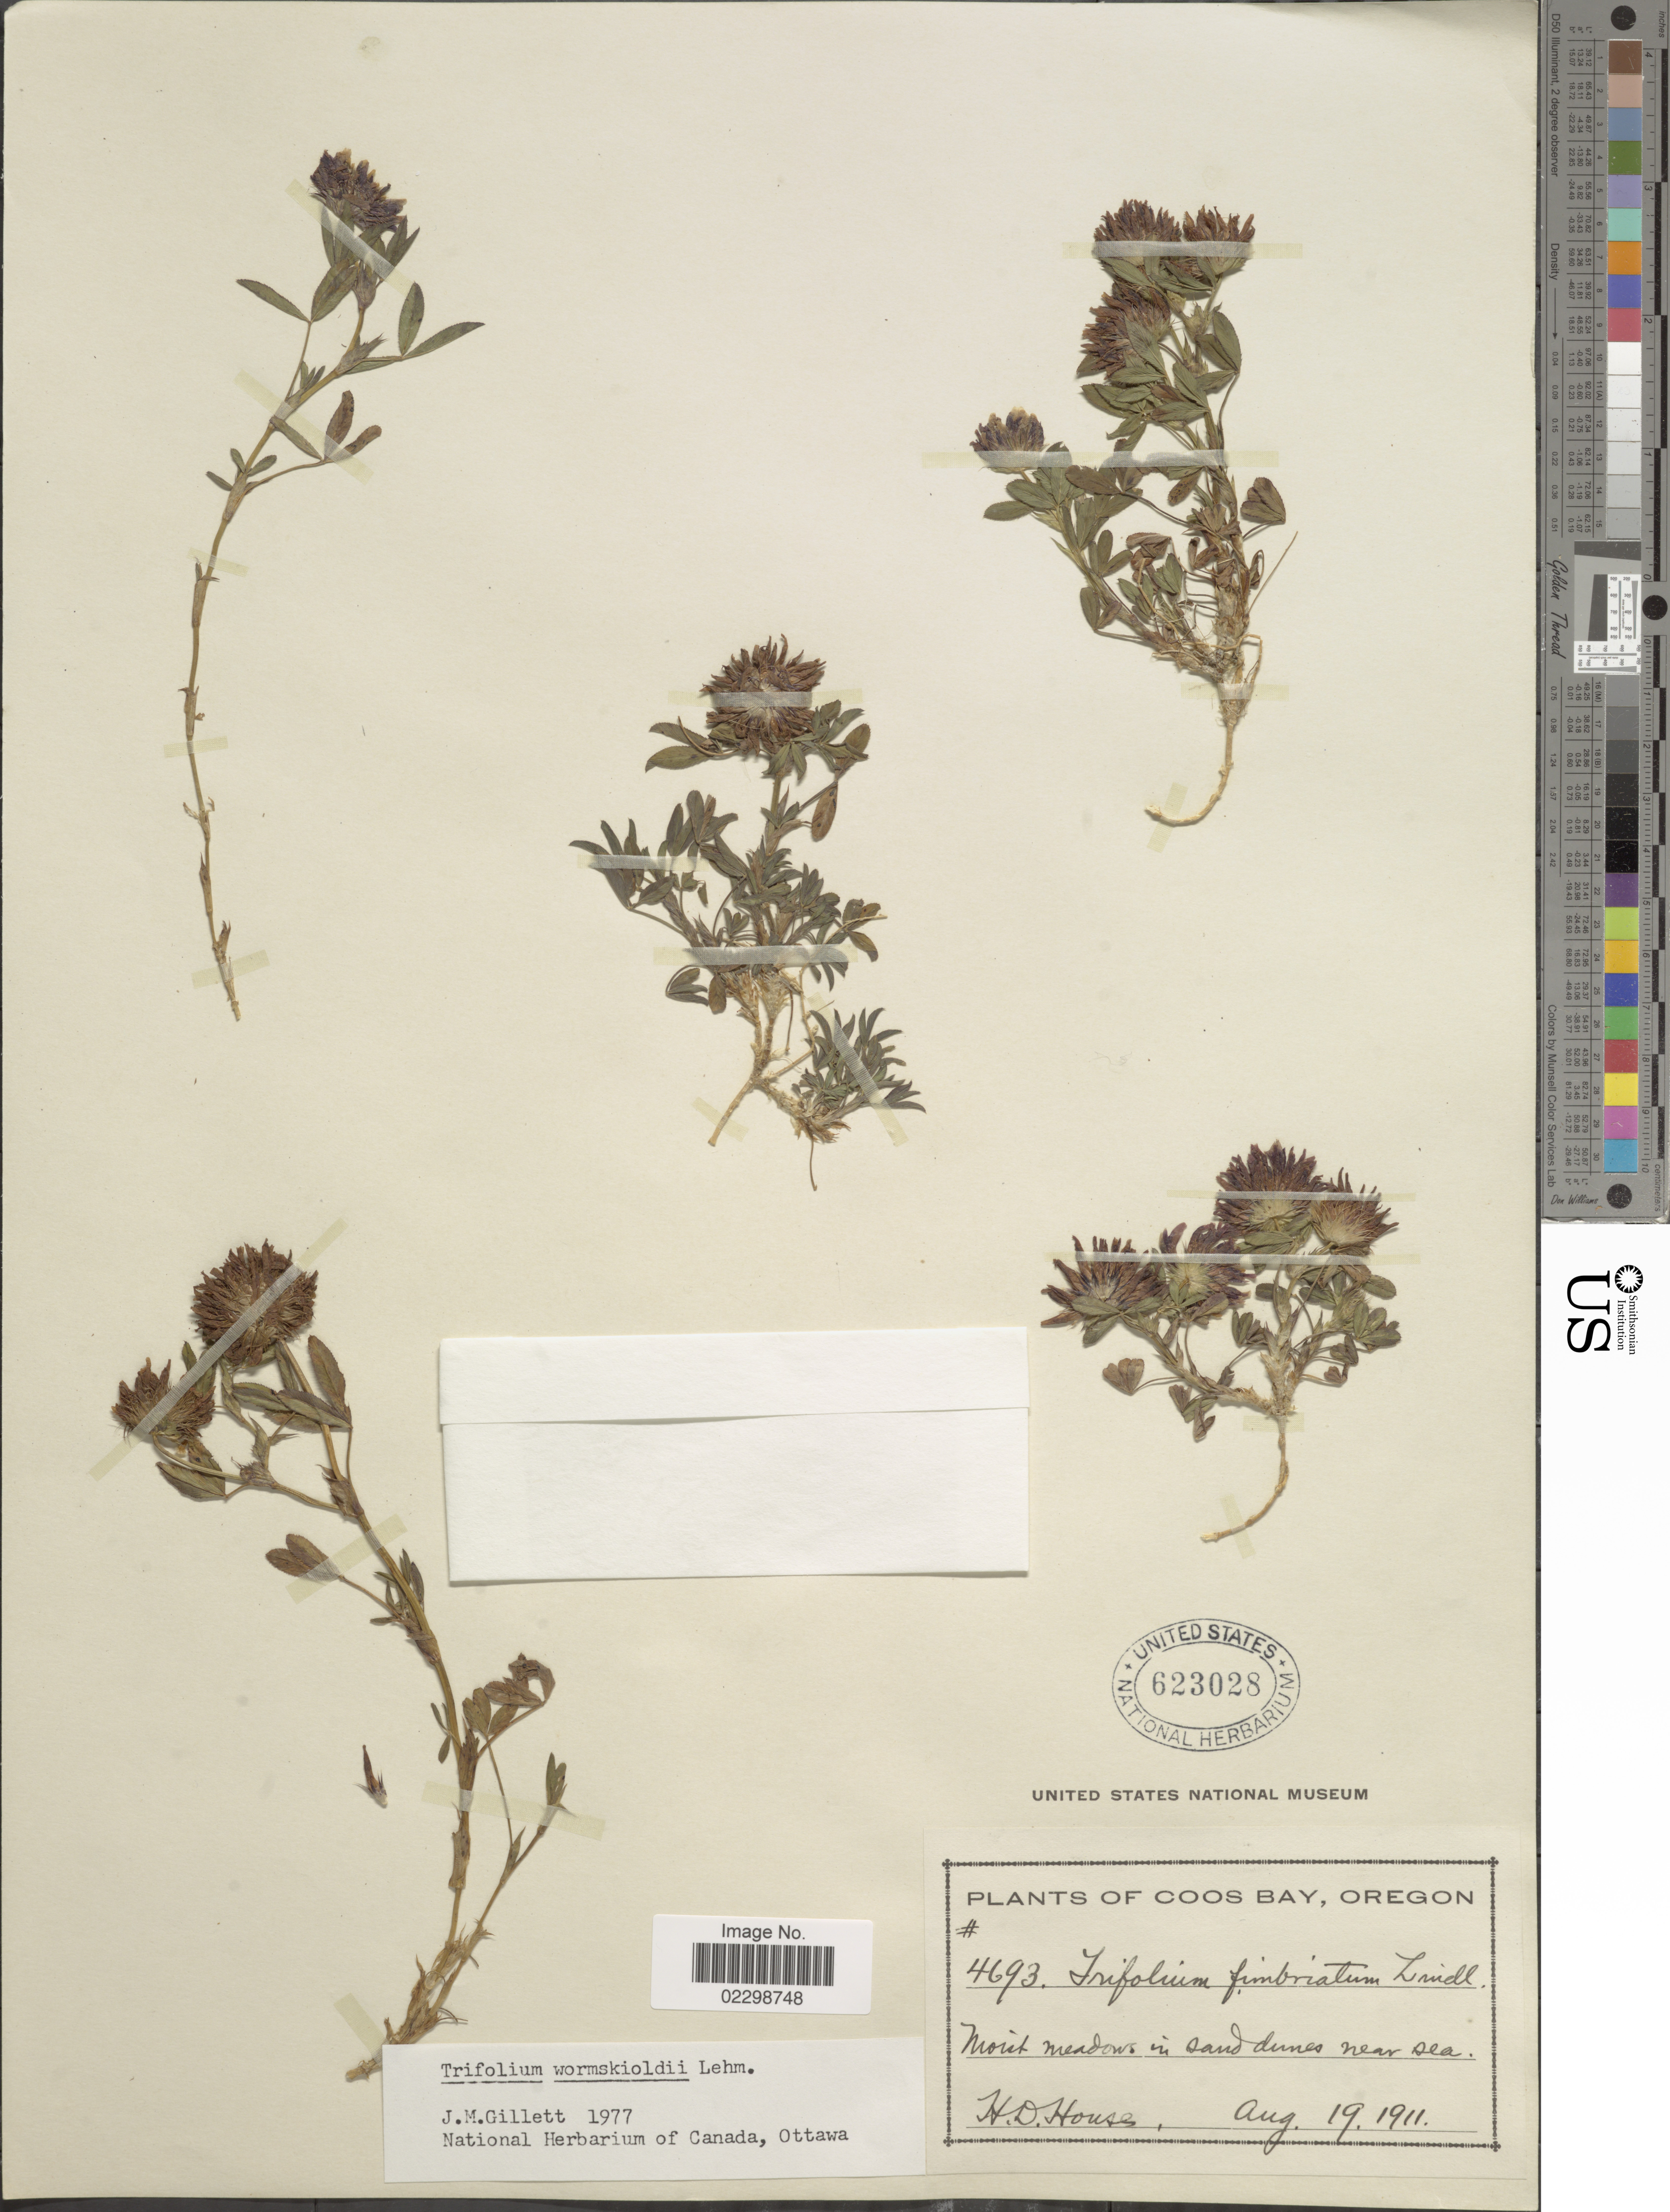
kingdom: Plantae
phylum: Tracheophyta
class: Magnoliopsida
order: Fabales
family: Fabaceae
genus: Trifolium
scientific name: Trifolium wormskioldii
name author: Lehm.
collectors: H. D. House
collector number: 4693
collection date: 1911-08-19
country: United States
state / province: Oregon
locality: Moist meadows in sand dunes near sea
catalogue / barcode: US 623028